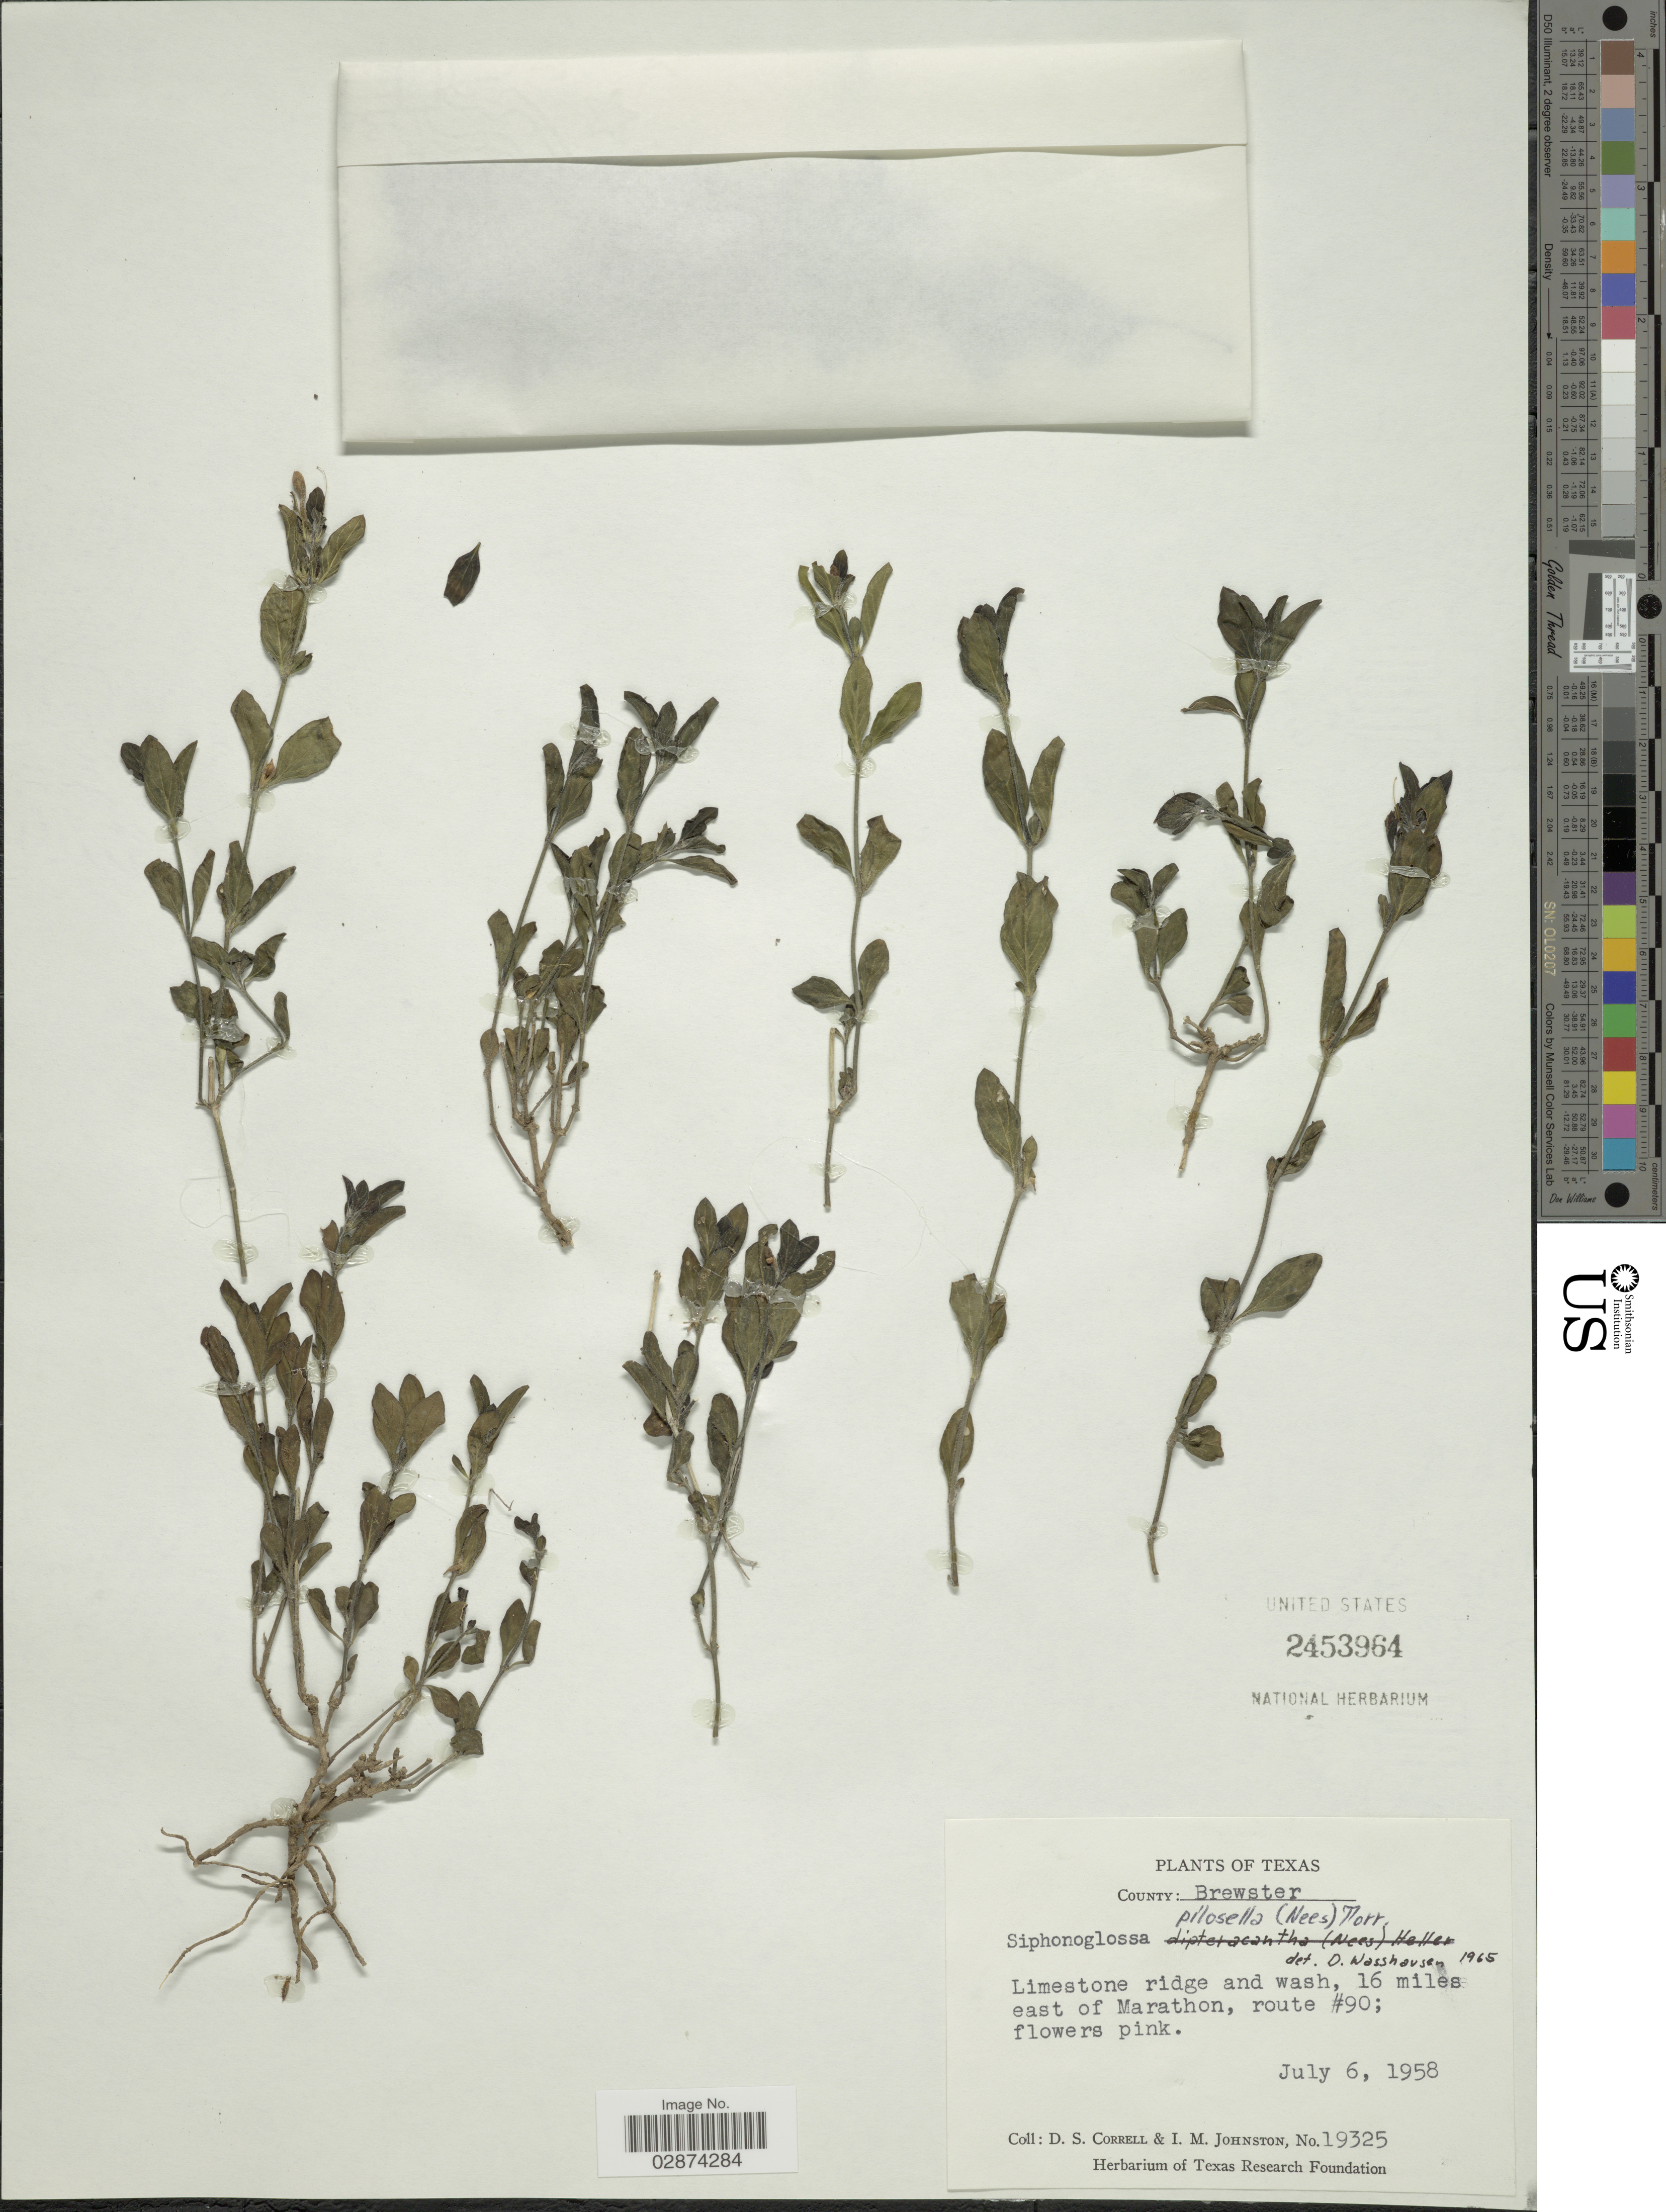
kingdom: Plantae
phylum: Tracheophyta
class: Magnoliopsida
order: Lamiales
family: Acanthaceae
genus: Justicia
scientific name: Justicia pilosella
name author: (Nees) Hilsenb.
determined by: Fisher, Amanda, (LOB), California State University, Long Beach (UNITED STATES)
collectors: D. S. Correll & I.M. Johnston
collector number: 19325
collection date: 1958-07-06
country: United States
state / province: Texas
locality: County: Brewster. Limestone ridge and wash, 16 miles east of Marathon, route #90.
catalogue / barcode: US 2453964